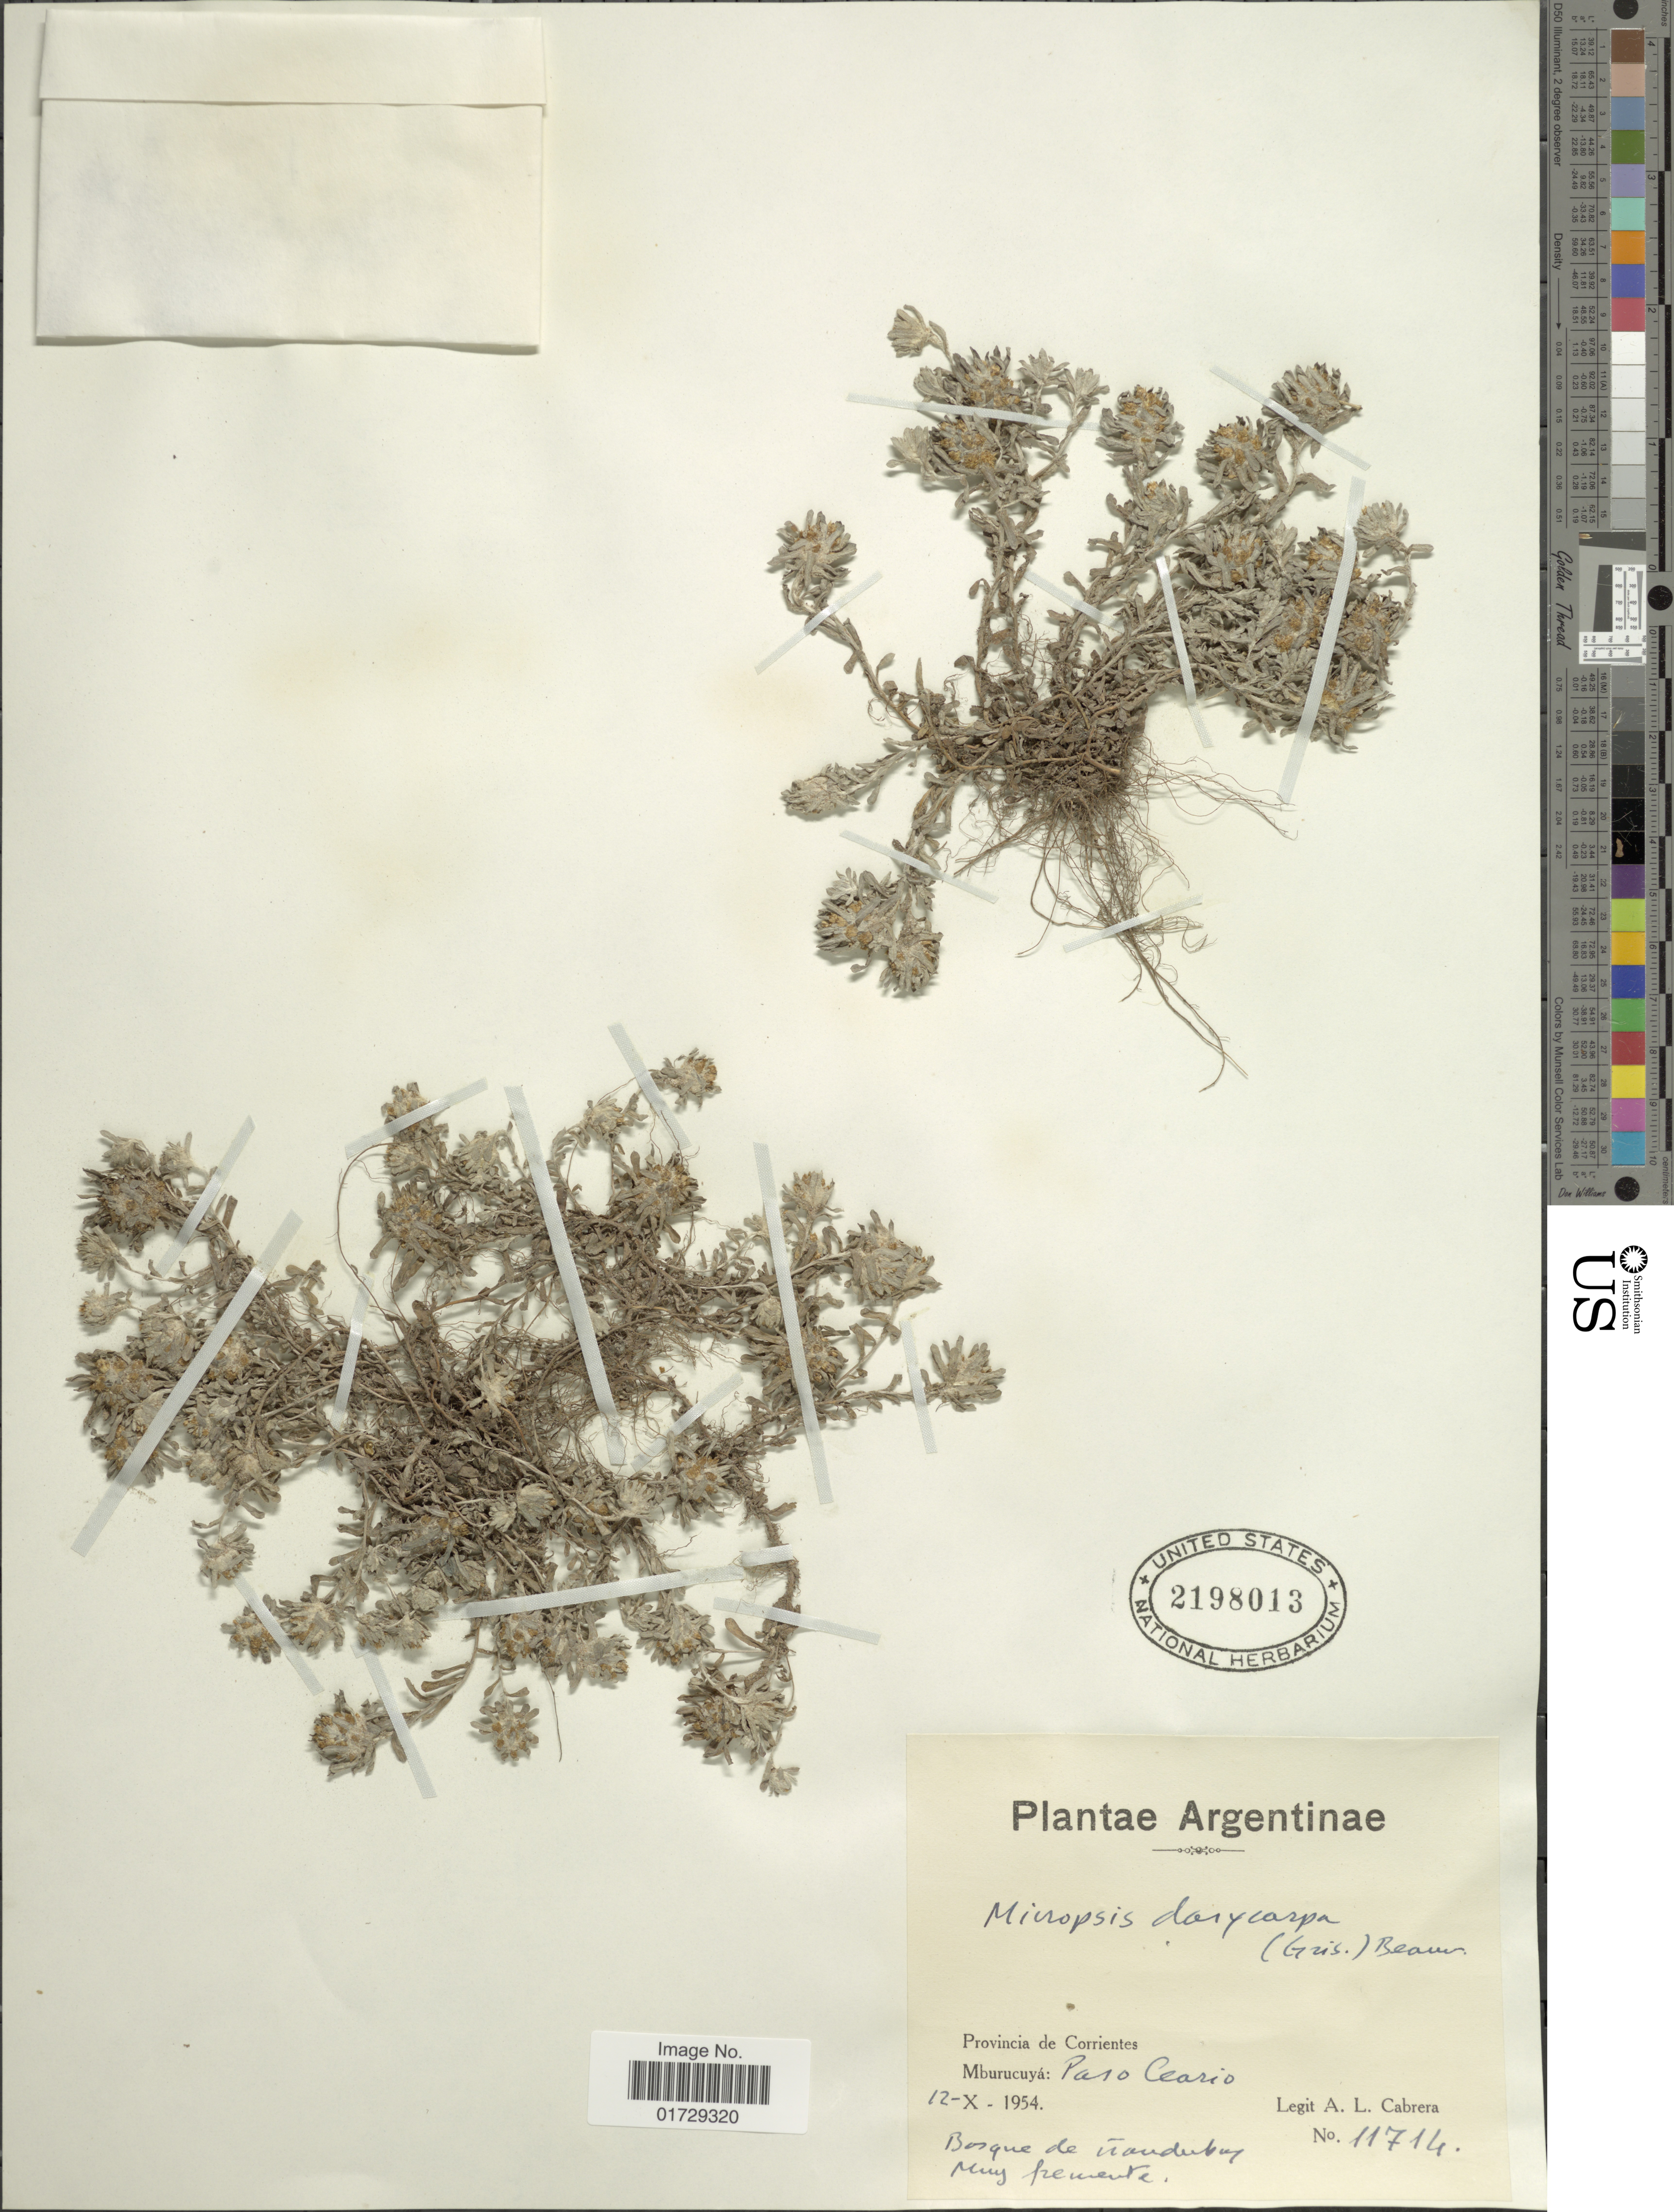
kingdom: Plantae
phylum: Tracheophyta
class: Magnoliopsida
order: Asterales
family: Asteraceae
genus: Micropsis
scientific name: Micropsis dasycarpa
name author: (Griseb.) P. Beauv.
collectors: A. L. Cabrera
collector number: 11714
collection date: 1954-10-12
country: Argentina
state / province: Corrientes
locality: Mburucuya: Paso Ceario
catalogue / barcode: US 2198013